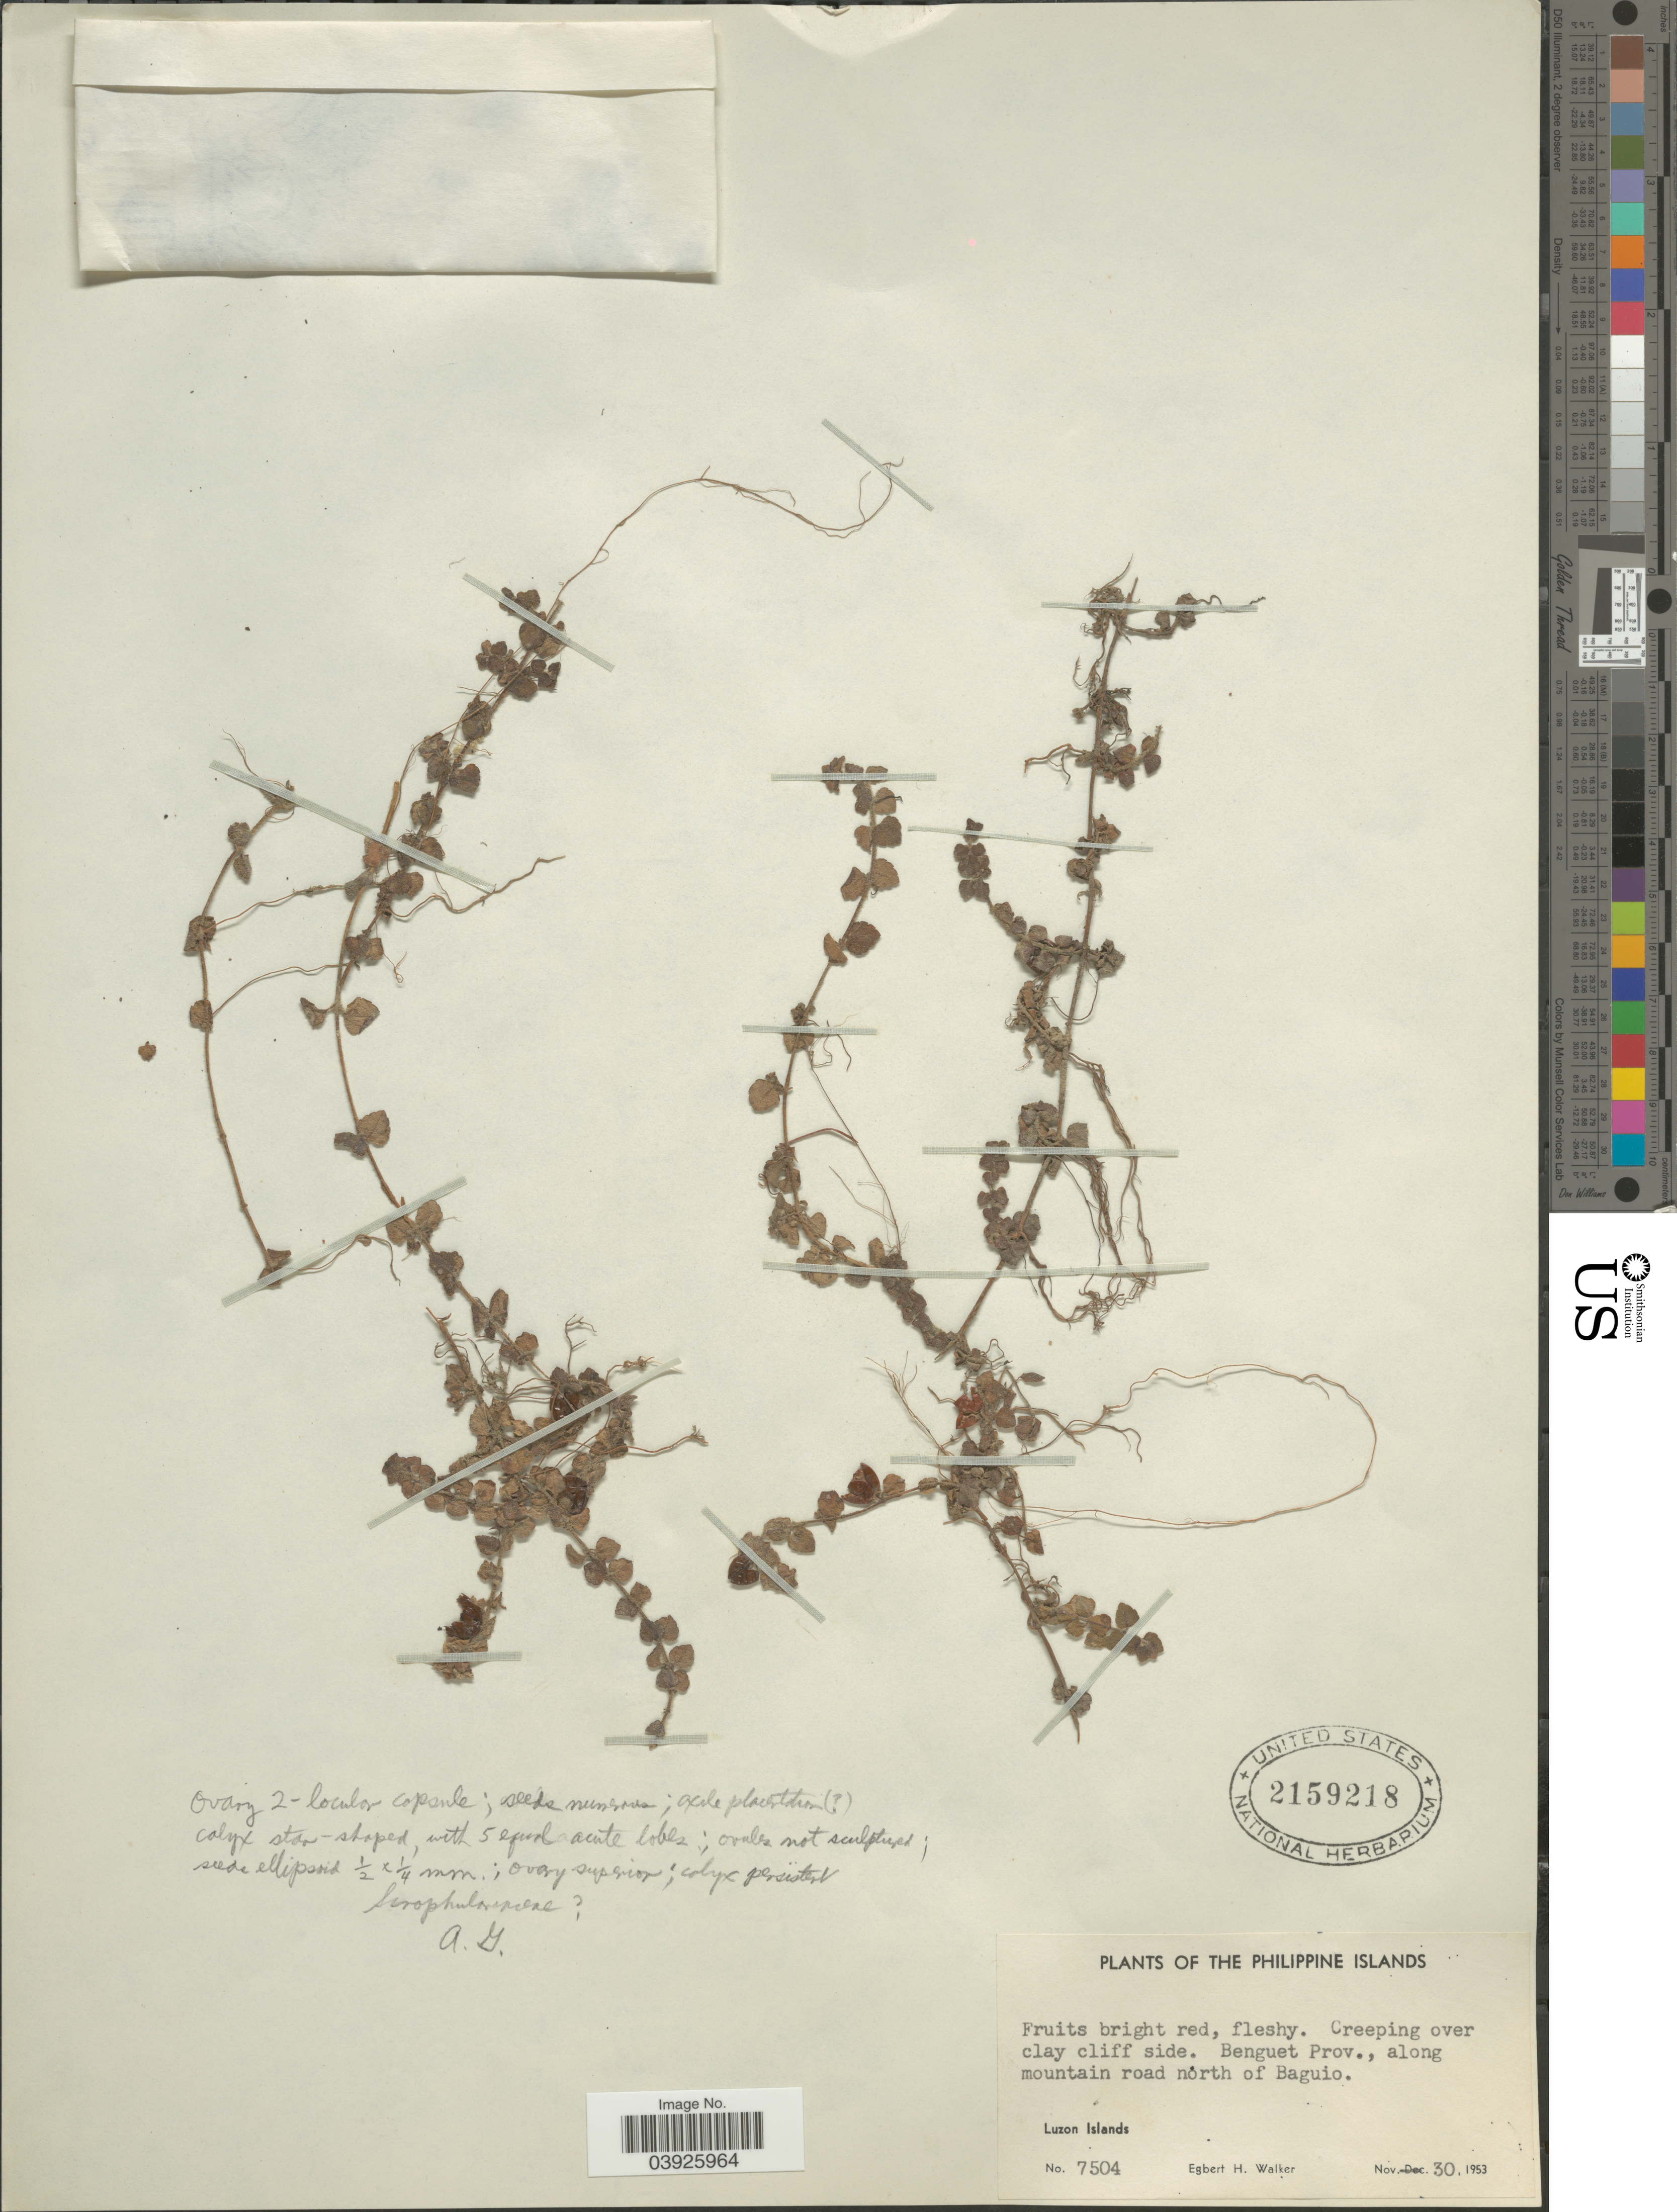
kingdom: Plantae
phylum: Tracheophyta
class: Magnoliopsida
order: Lamiales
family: Scrophulariaceae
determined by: Goldberg, Aaron, (US), NMNH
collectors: E. H. Walker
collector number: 7504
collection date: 1953-11-30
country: Philippines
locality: Philippine Islands. Benguet Prov., along mountain road north of Baguio. Luzon Islands.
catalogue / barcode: US 2159218